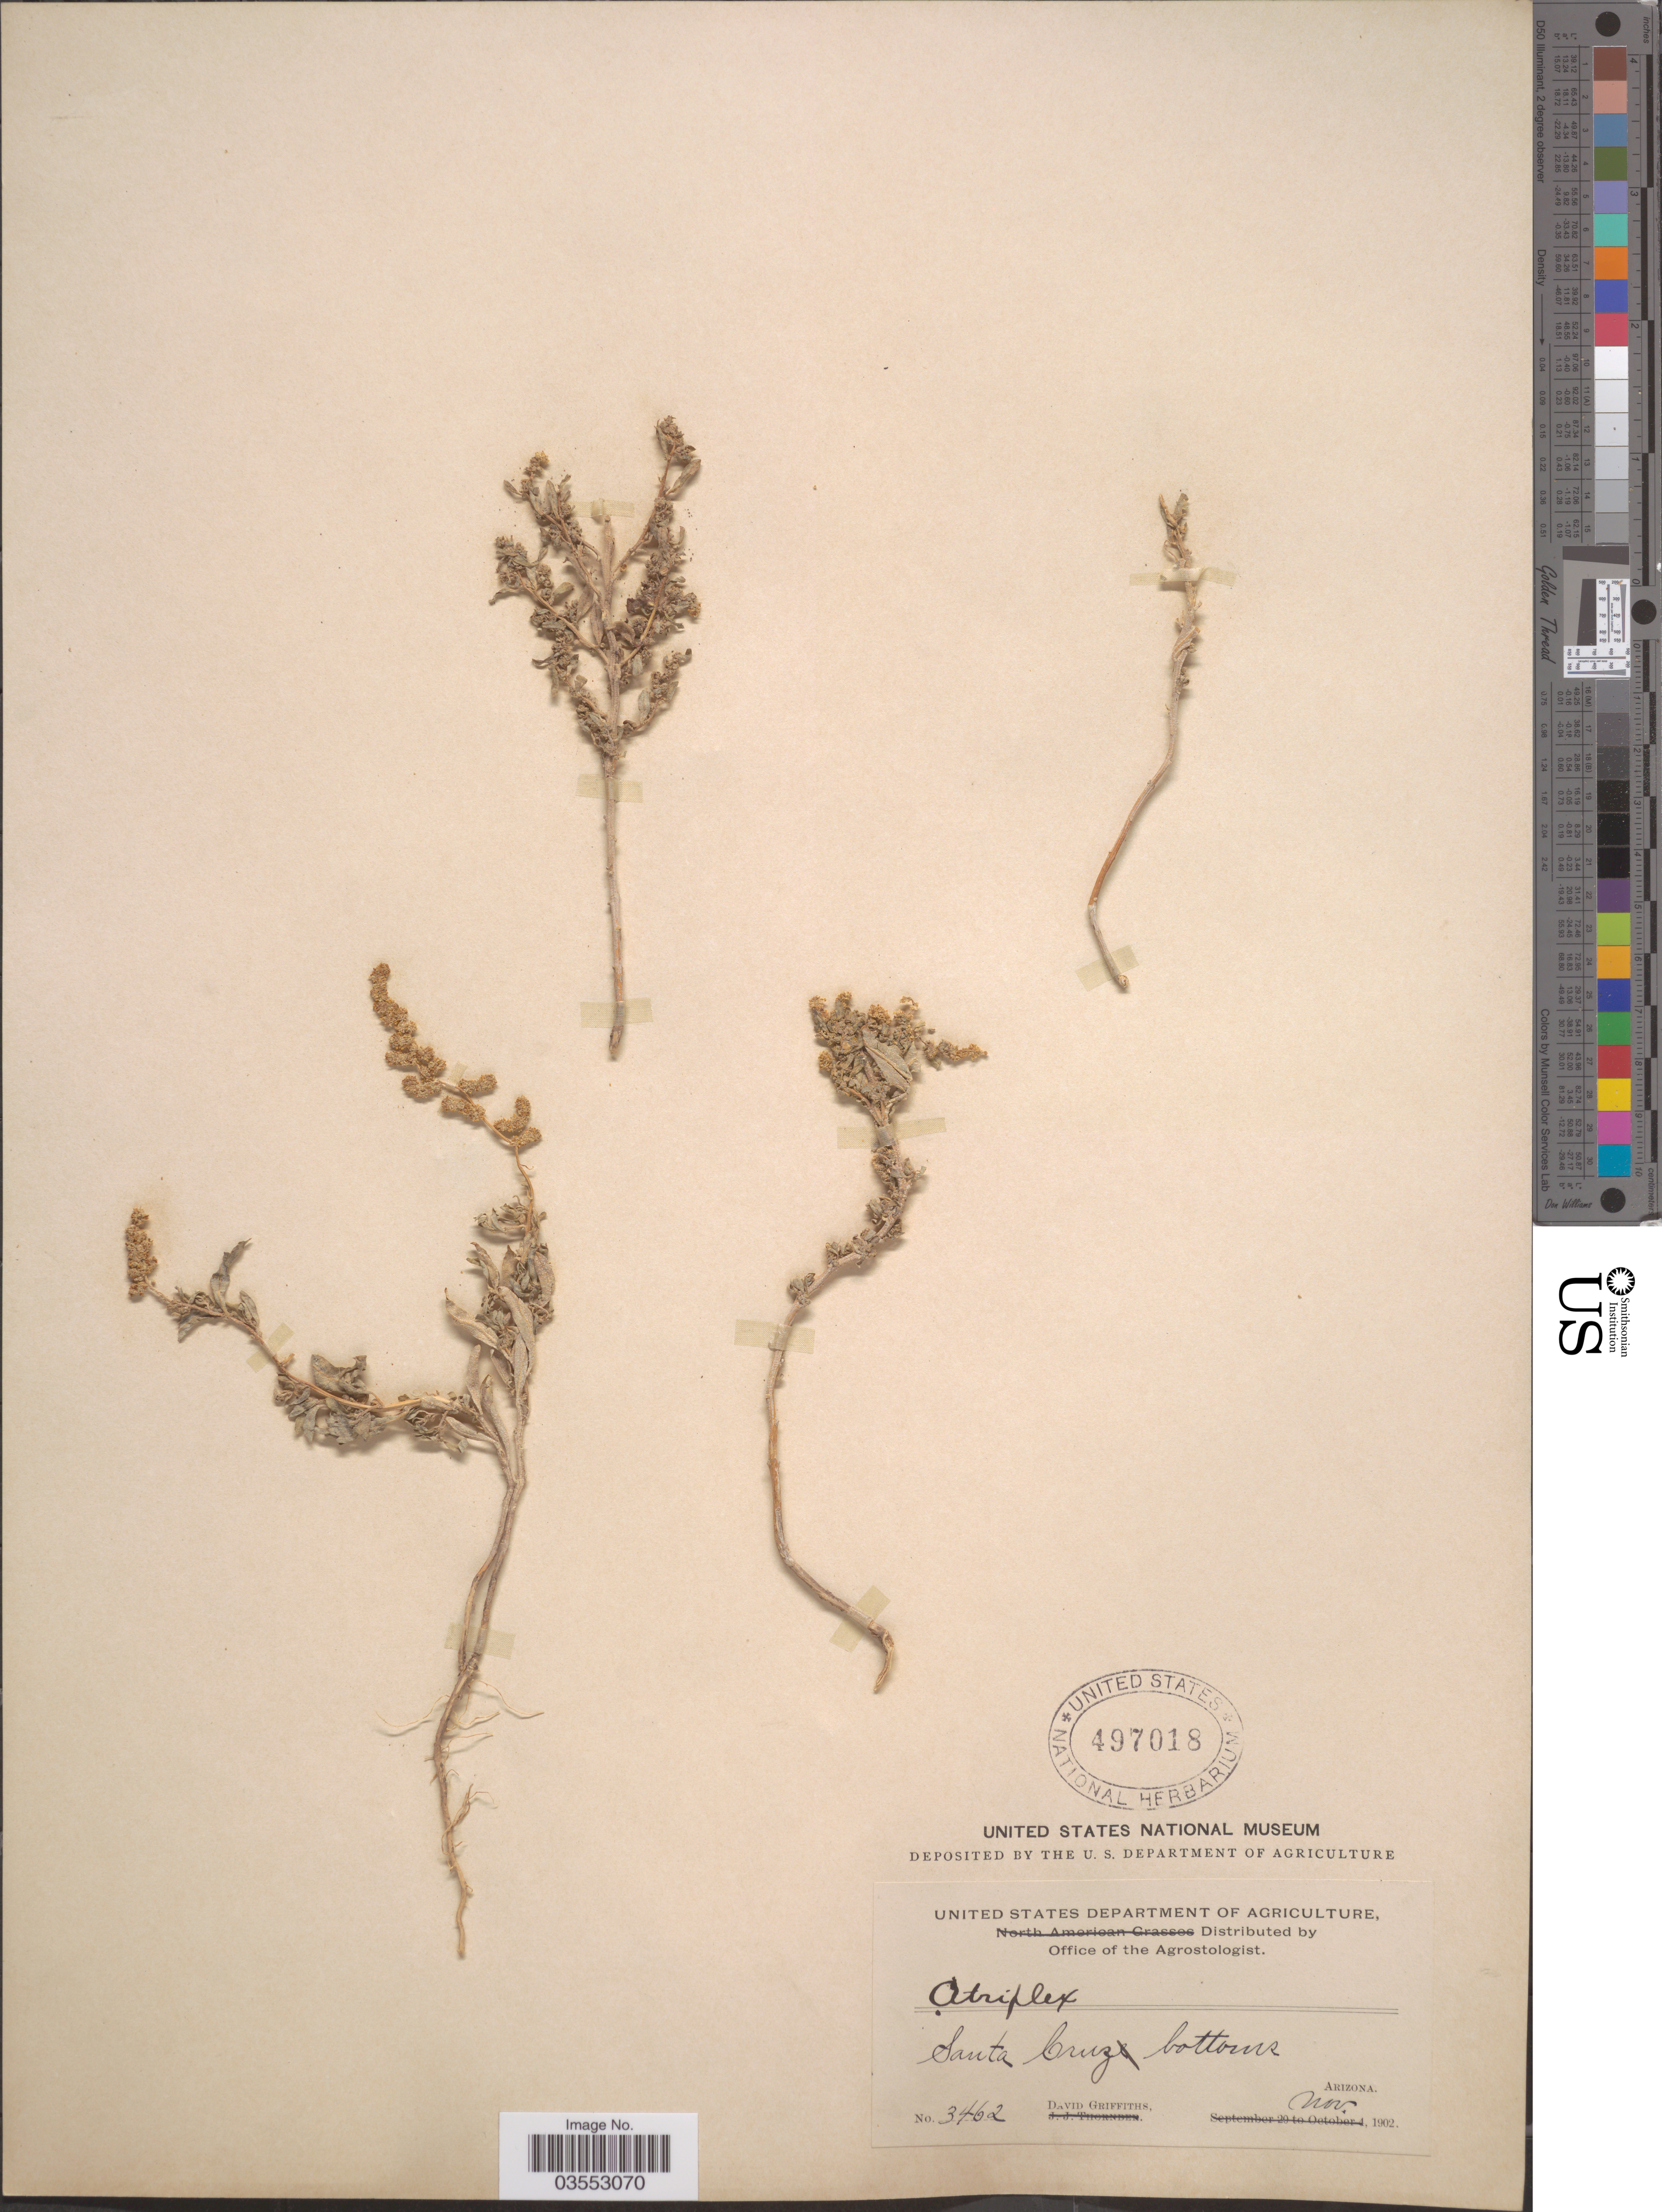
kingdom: Plantae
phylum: Tracheophyta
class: Magnoliopsida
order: Caryophyllales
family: Amaranthaceae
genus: Atriplex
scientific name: Atriplex wrightii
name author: S. Watson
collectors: D. Griffiths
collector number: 3462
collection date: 1902-11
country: United States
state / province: Arizona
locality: Santa Cruz bottoms.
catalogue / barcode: US 497018